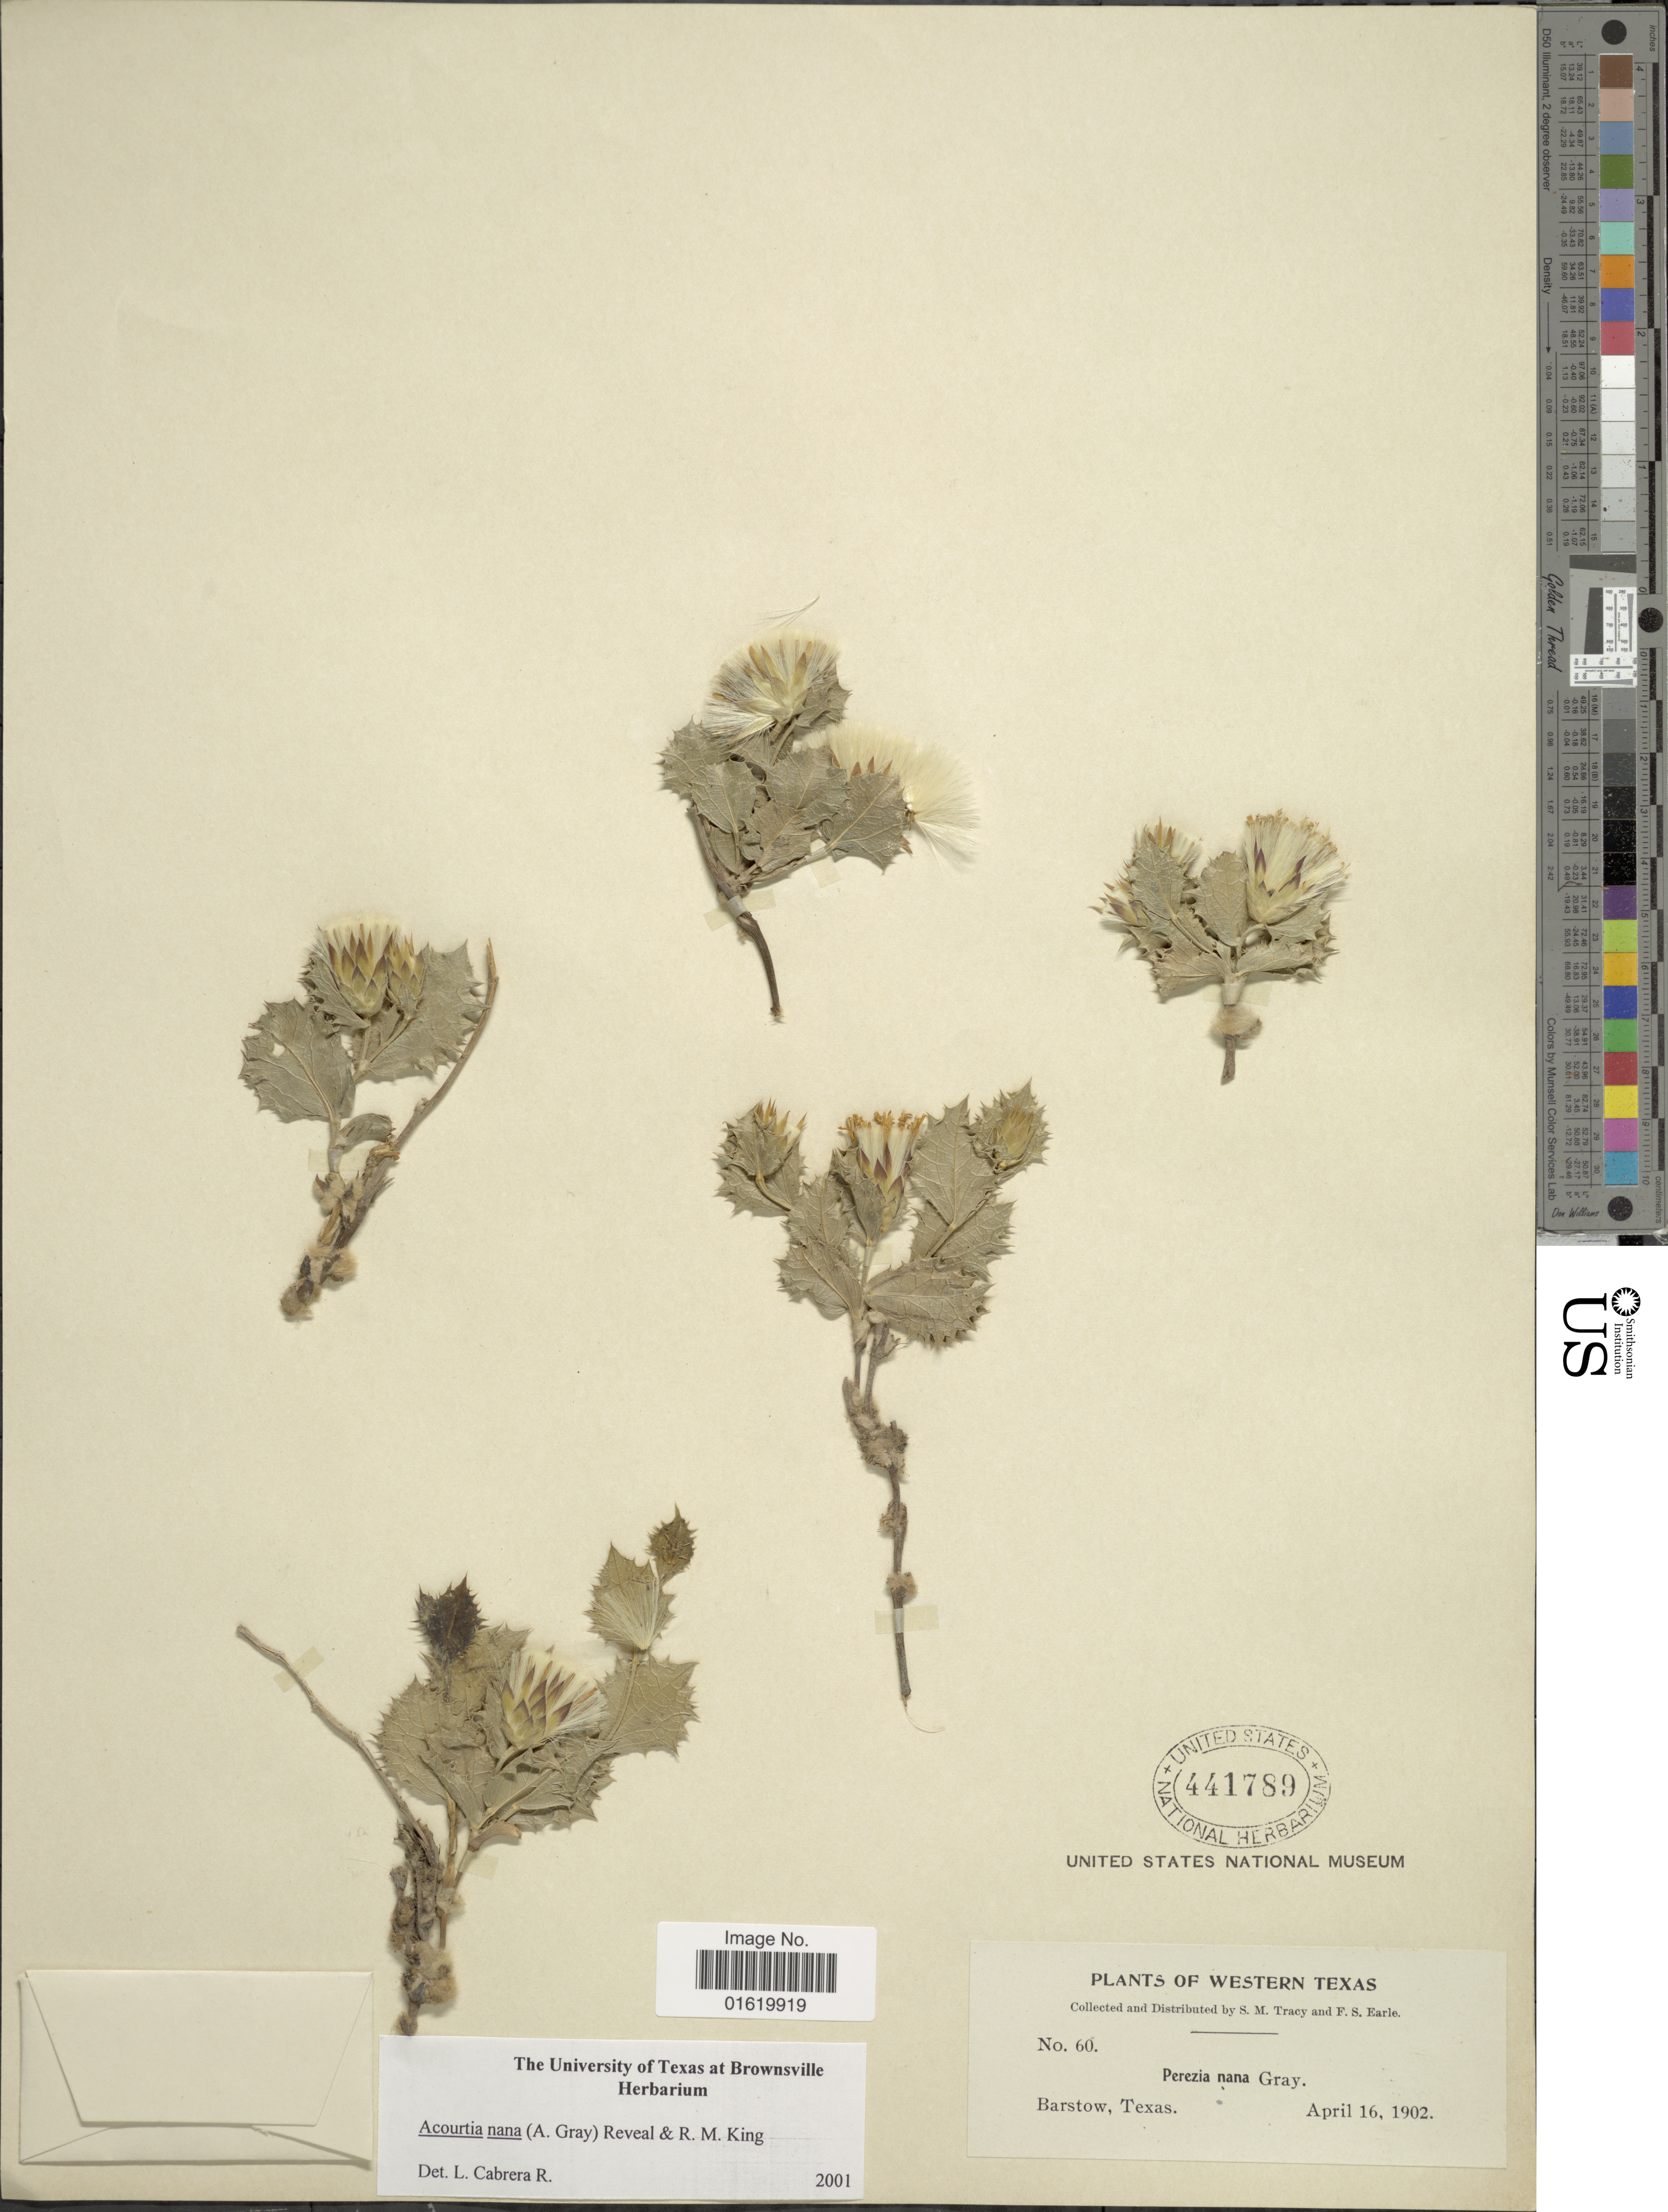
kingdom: Plantae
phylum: Tracheophyta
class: Magnoliopsida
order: Asterales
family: Asteraceae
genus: Acourtia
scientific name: Acourtia nana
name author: (A. Gray) Reveal & R.M. King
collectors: S. Stracy & F. S. Earle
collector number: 60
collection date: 1902-04-16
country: United States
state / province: Texas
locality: Western Texas, Barstow.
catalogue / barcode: US 44189